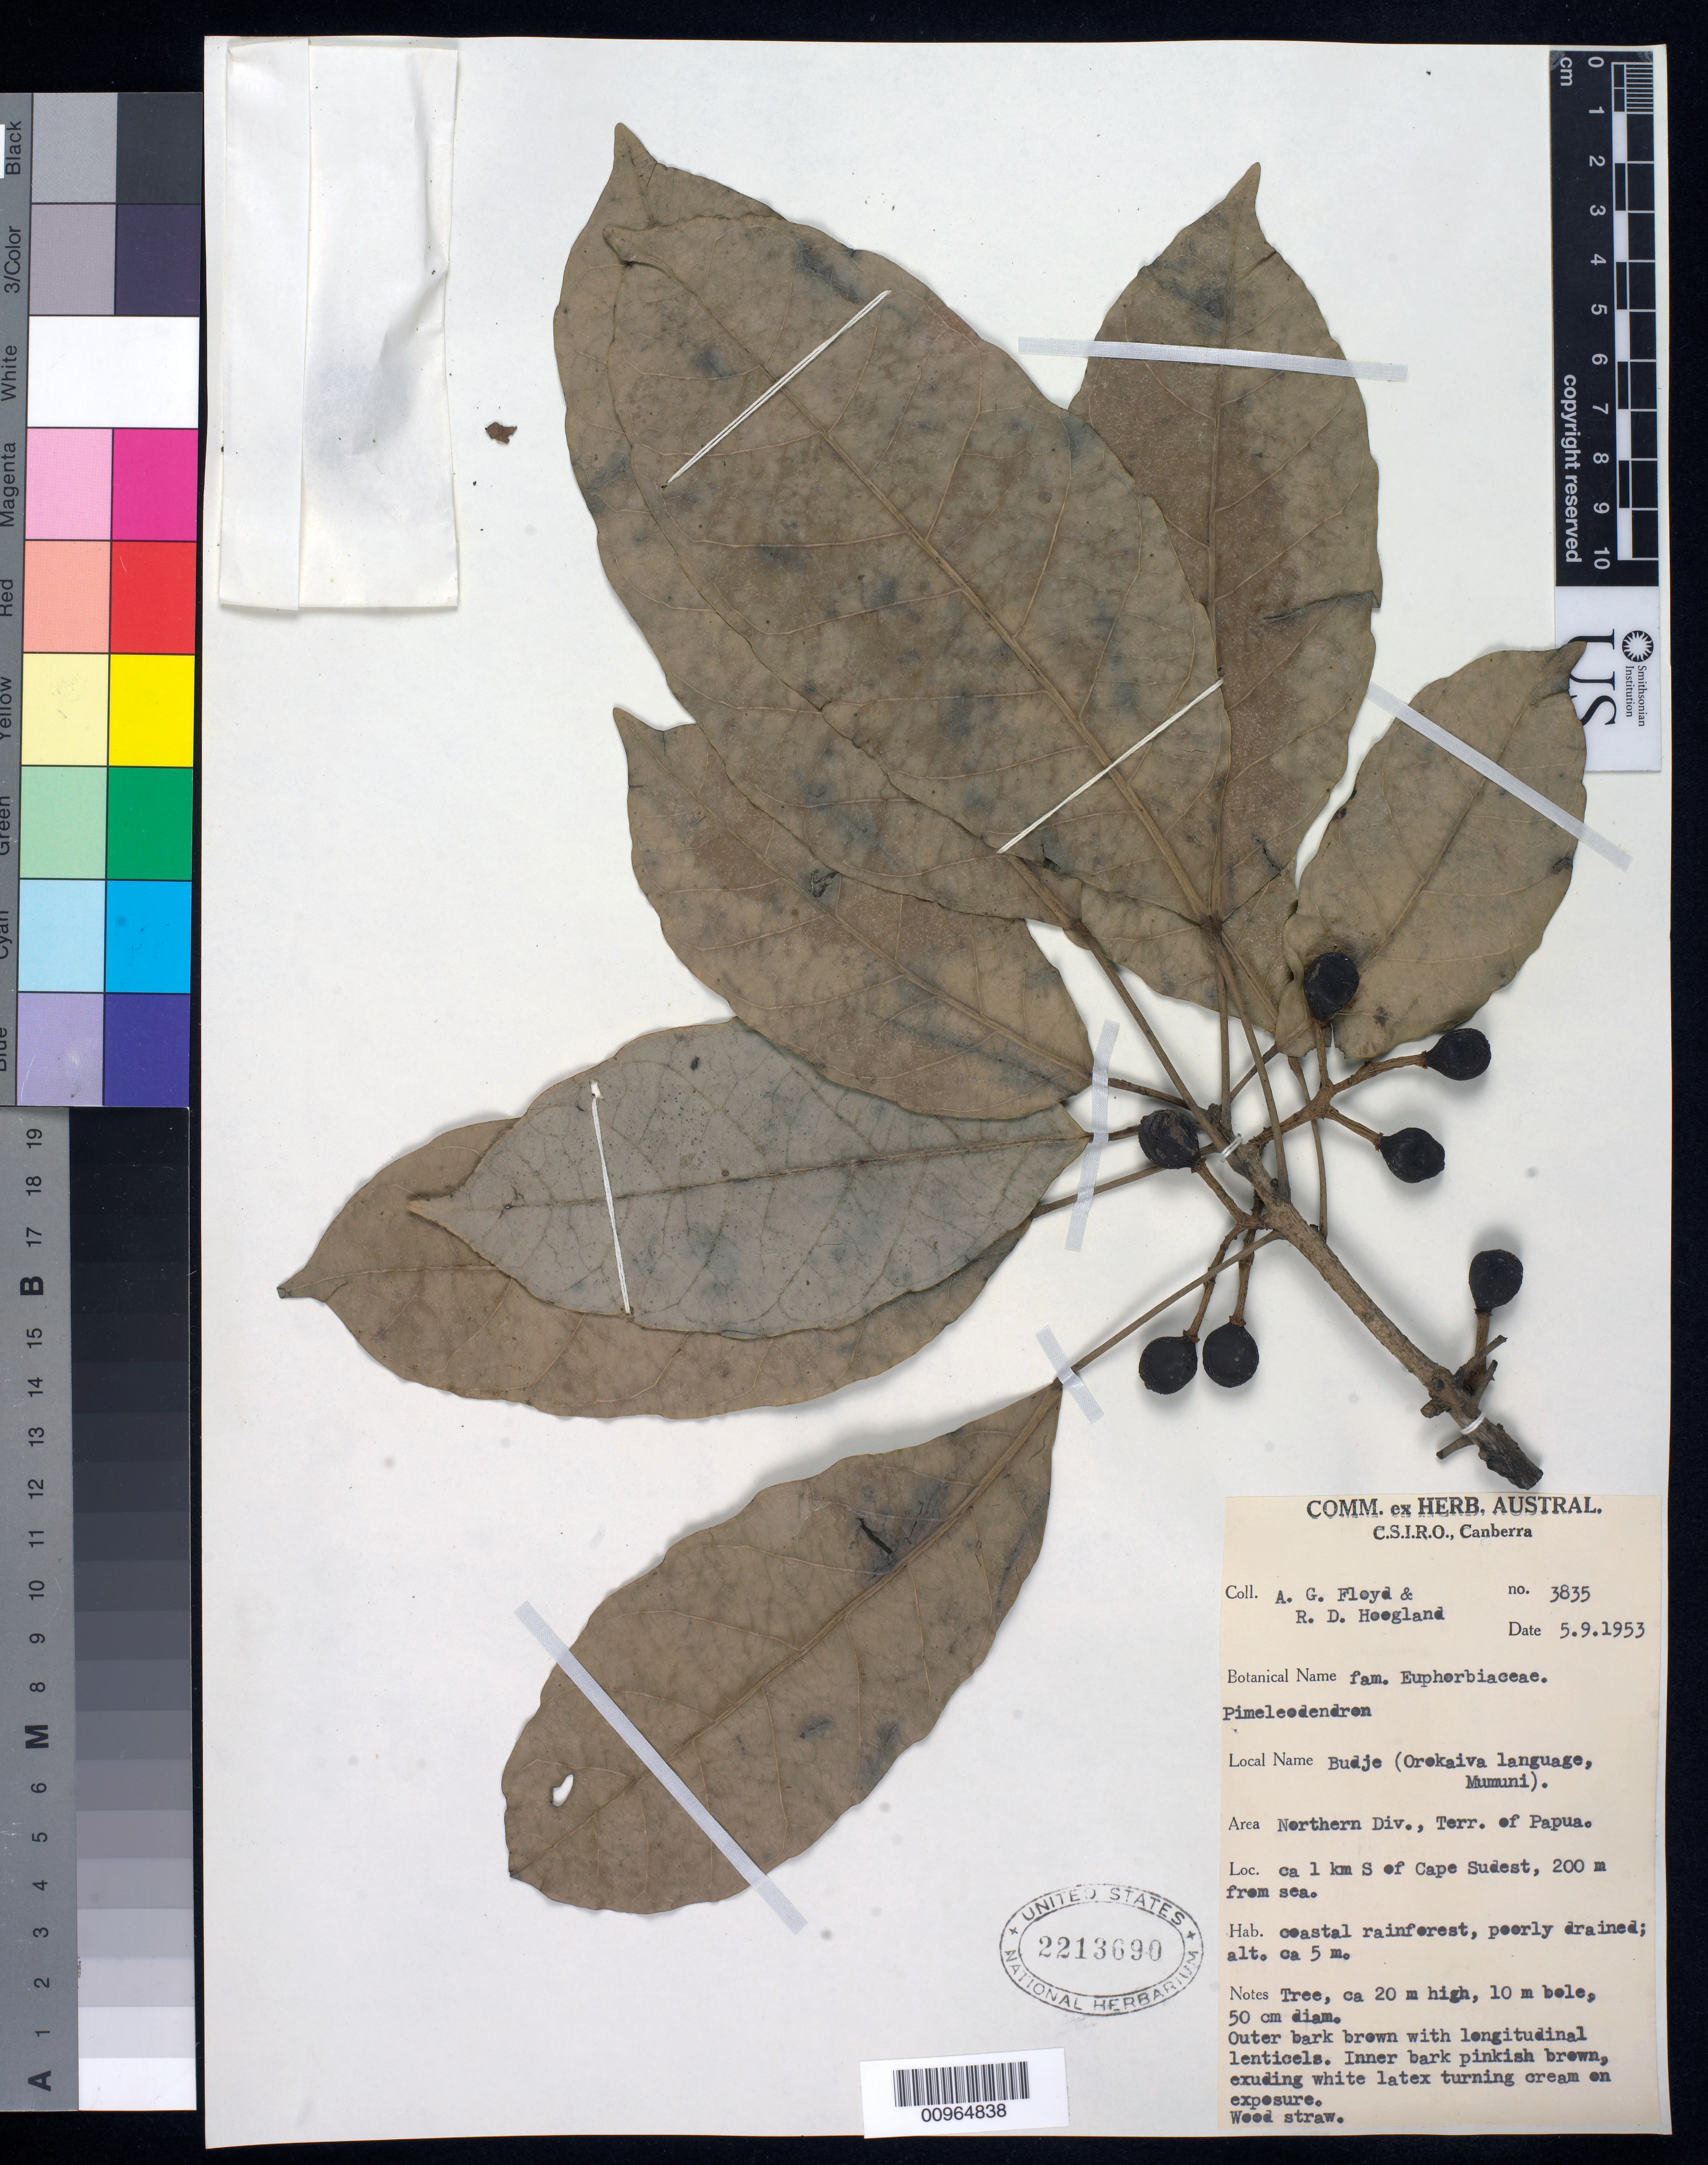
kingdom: Plantae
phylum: Tracheophyta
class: Magnoliopsida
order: Malpighiales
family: Euphorbiaceae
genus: Pimelodendron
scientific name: Pimelodendron sp.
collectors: A. G. Floyd & R. D. Hoogland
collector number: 3835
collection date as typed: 05 Sep 1953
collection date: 1953-09-05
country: Papua New Guinea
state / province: Northern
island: New Guinea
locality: Northern Div., terr. of Papua. ca 1 km S of Cape Sudest, 200 m from sea. Coastal rainforest, poorly drained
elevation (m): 5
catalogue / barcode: US 2213690